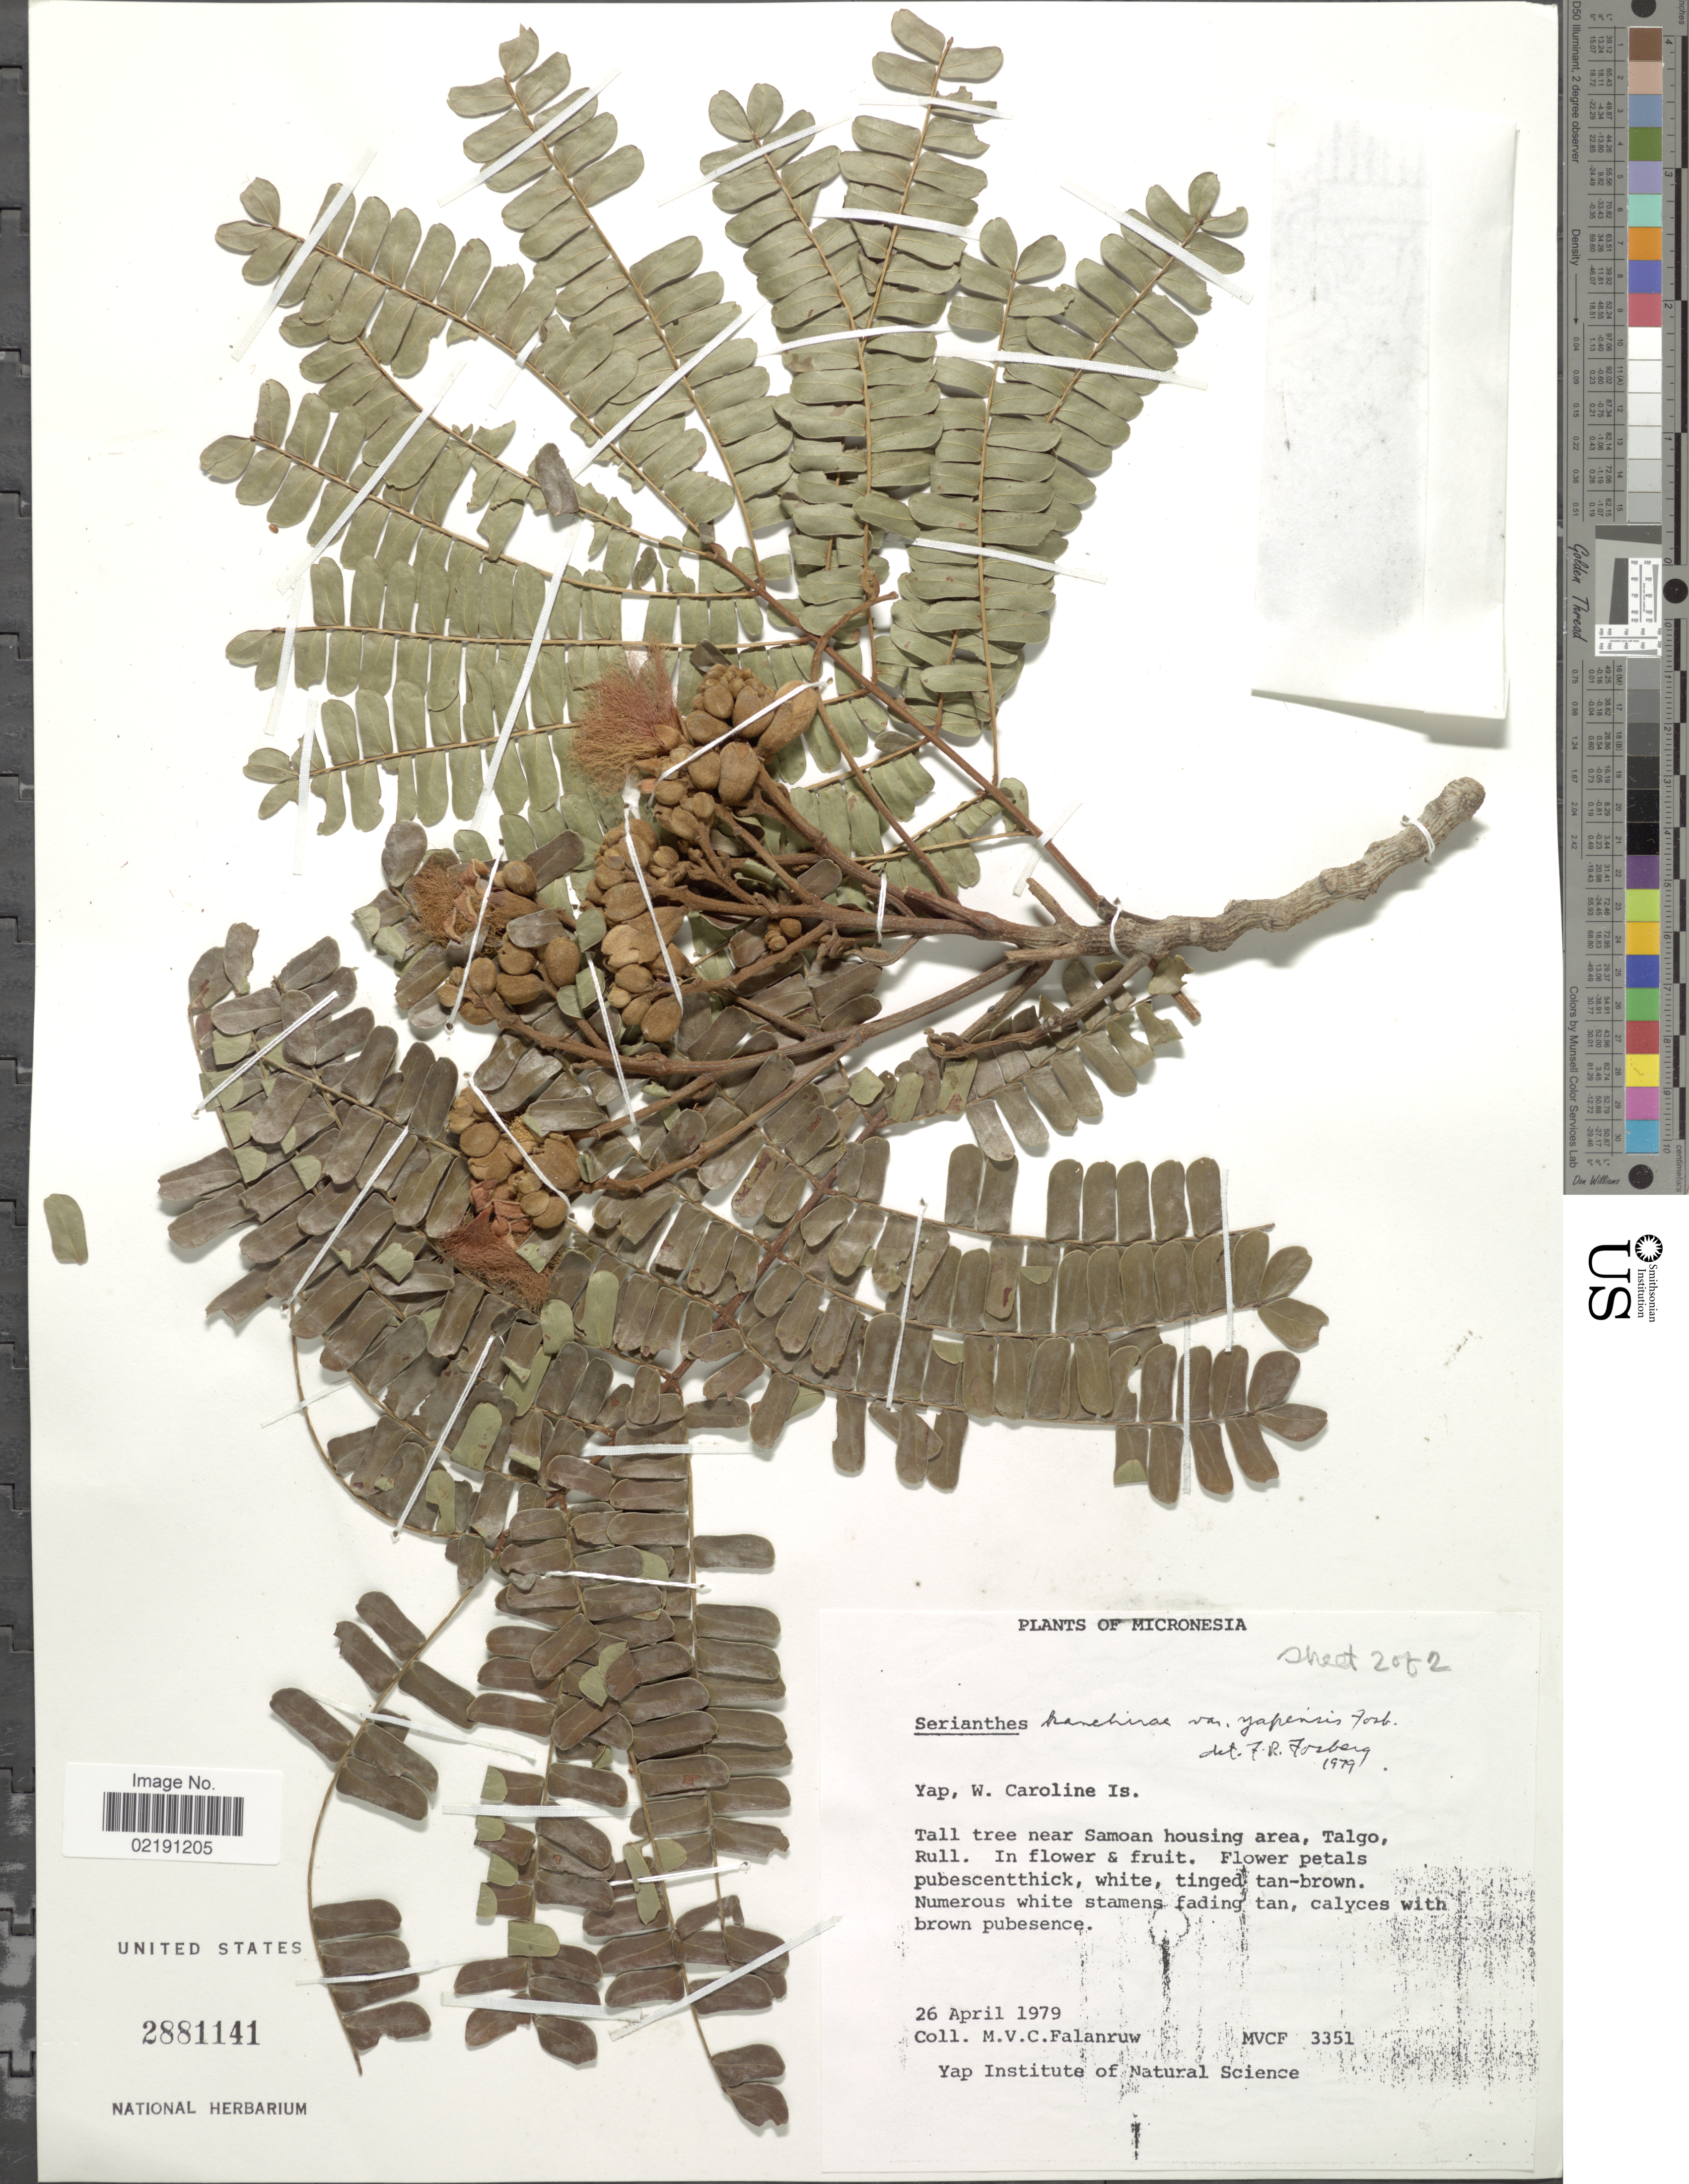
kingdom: Plantae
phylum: Tracheophyta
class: Magnoliopsida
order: Fabales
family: Fabaceae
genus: Serianthes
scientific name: Serianthes kanehirae var. yapensis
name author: Fosberg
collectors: M. V. Falanruw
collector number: MVCF 3351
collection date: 1979-04-26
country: Micronesia, Federated States of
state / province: Yap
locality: Yap, W. Caroline Is. Tall tree near Samoan housing area, Talgo, Rull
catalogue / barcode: US 2881141